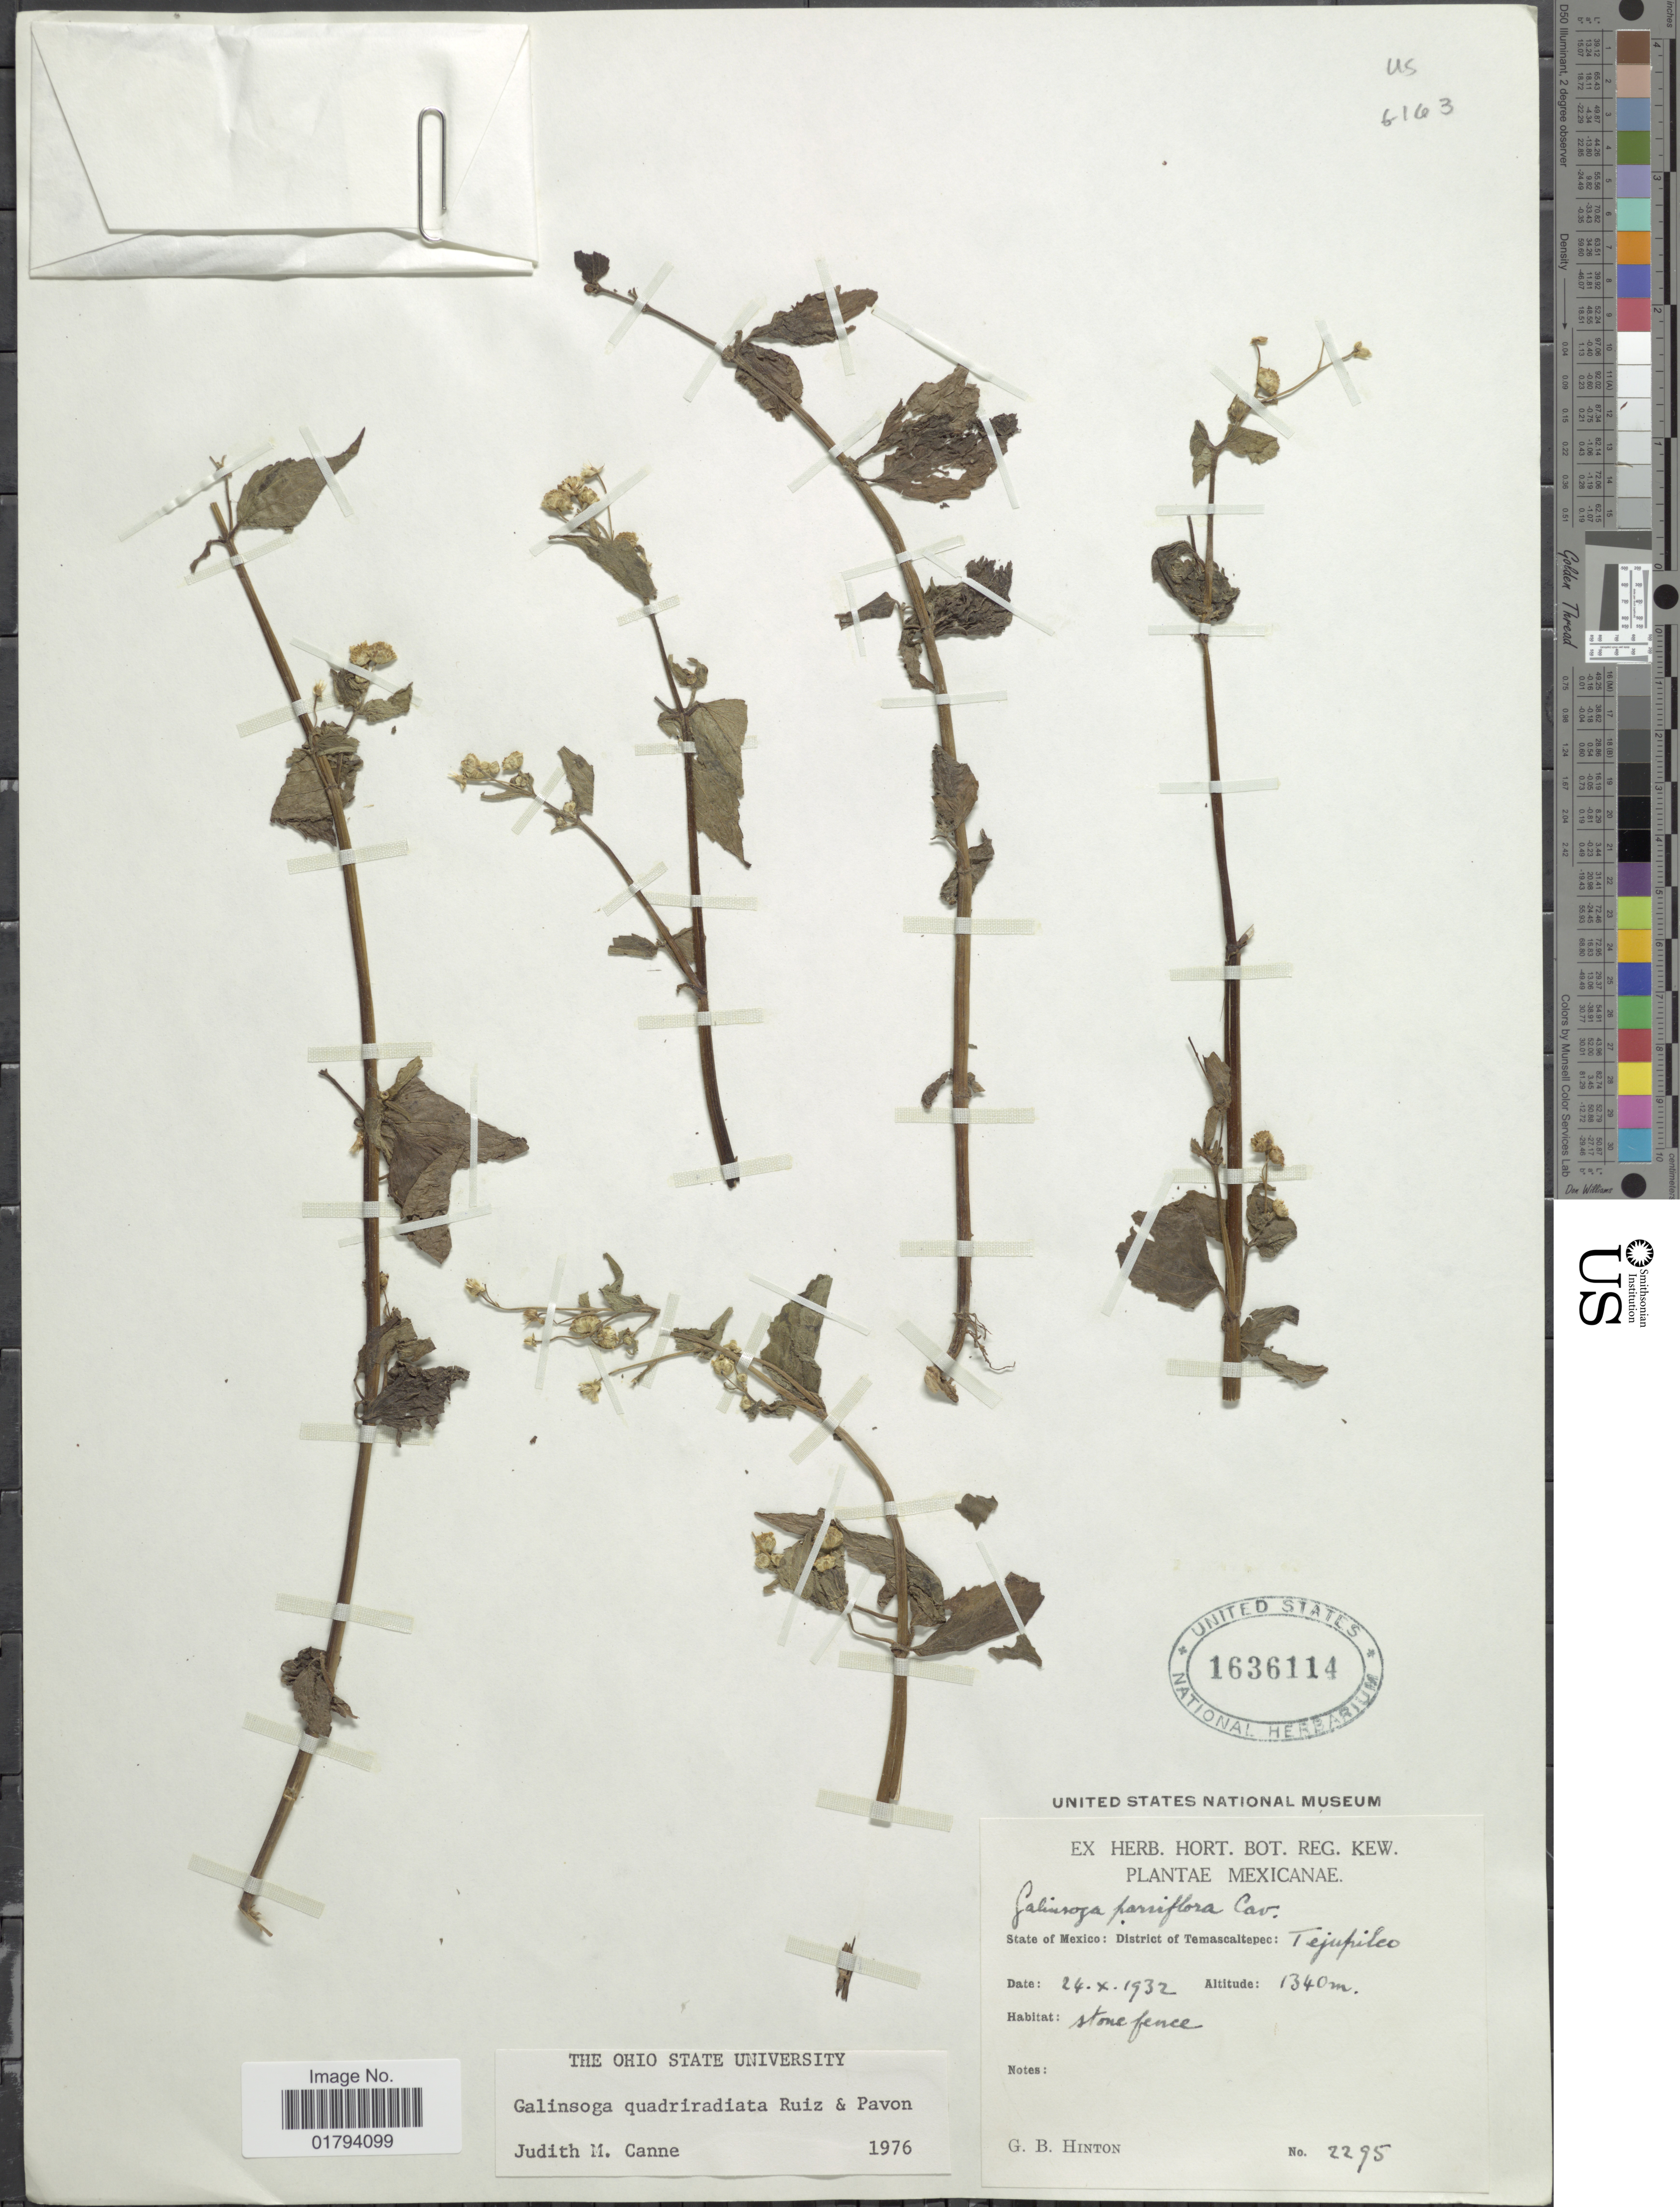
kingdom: Plantae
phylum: Tracheophyta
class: Magnoliopsida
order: Asterales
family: Asteraceae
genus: Galinsoga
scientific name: Galinsoga quadriradiata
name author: Ruiz & Pav.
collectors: G. B. Hinton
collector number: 2295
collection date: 1932-10-24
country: Mexico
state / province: México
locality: District of temascaltepec: Tejupilco.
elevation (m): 1340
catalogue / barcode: US 1636114